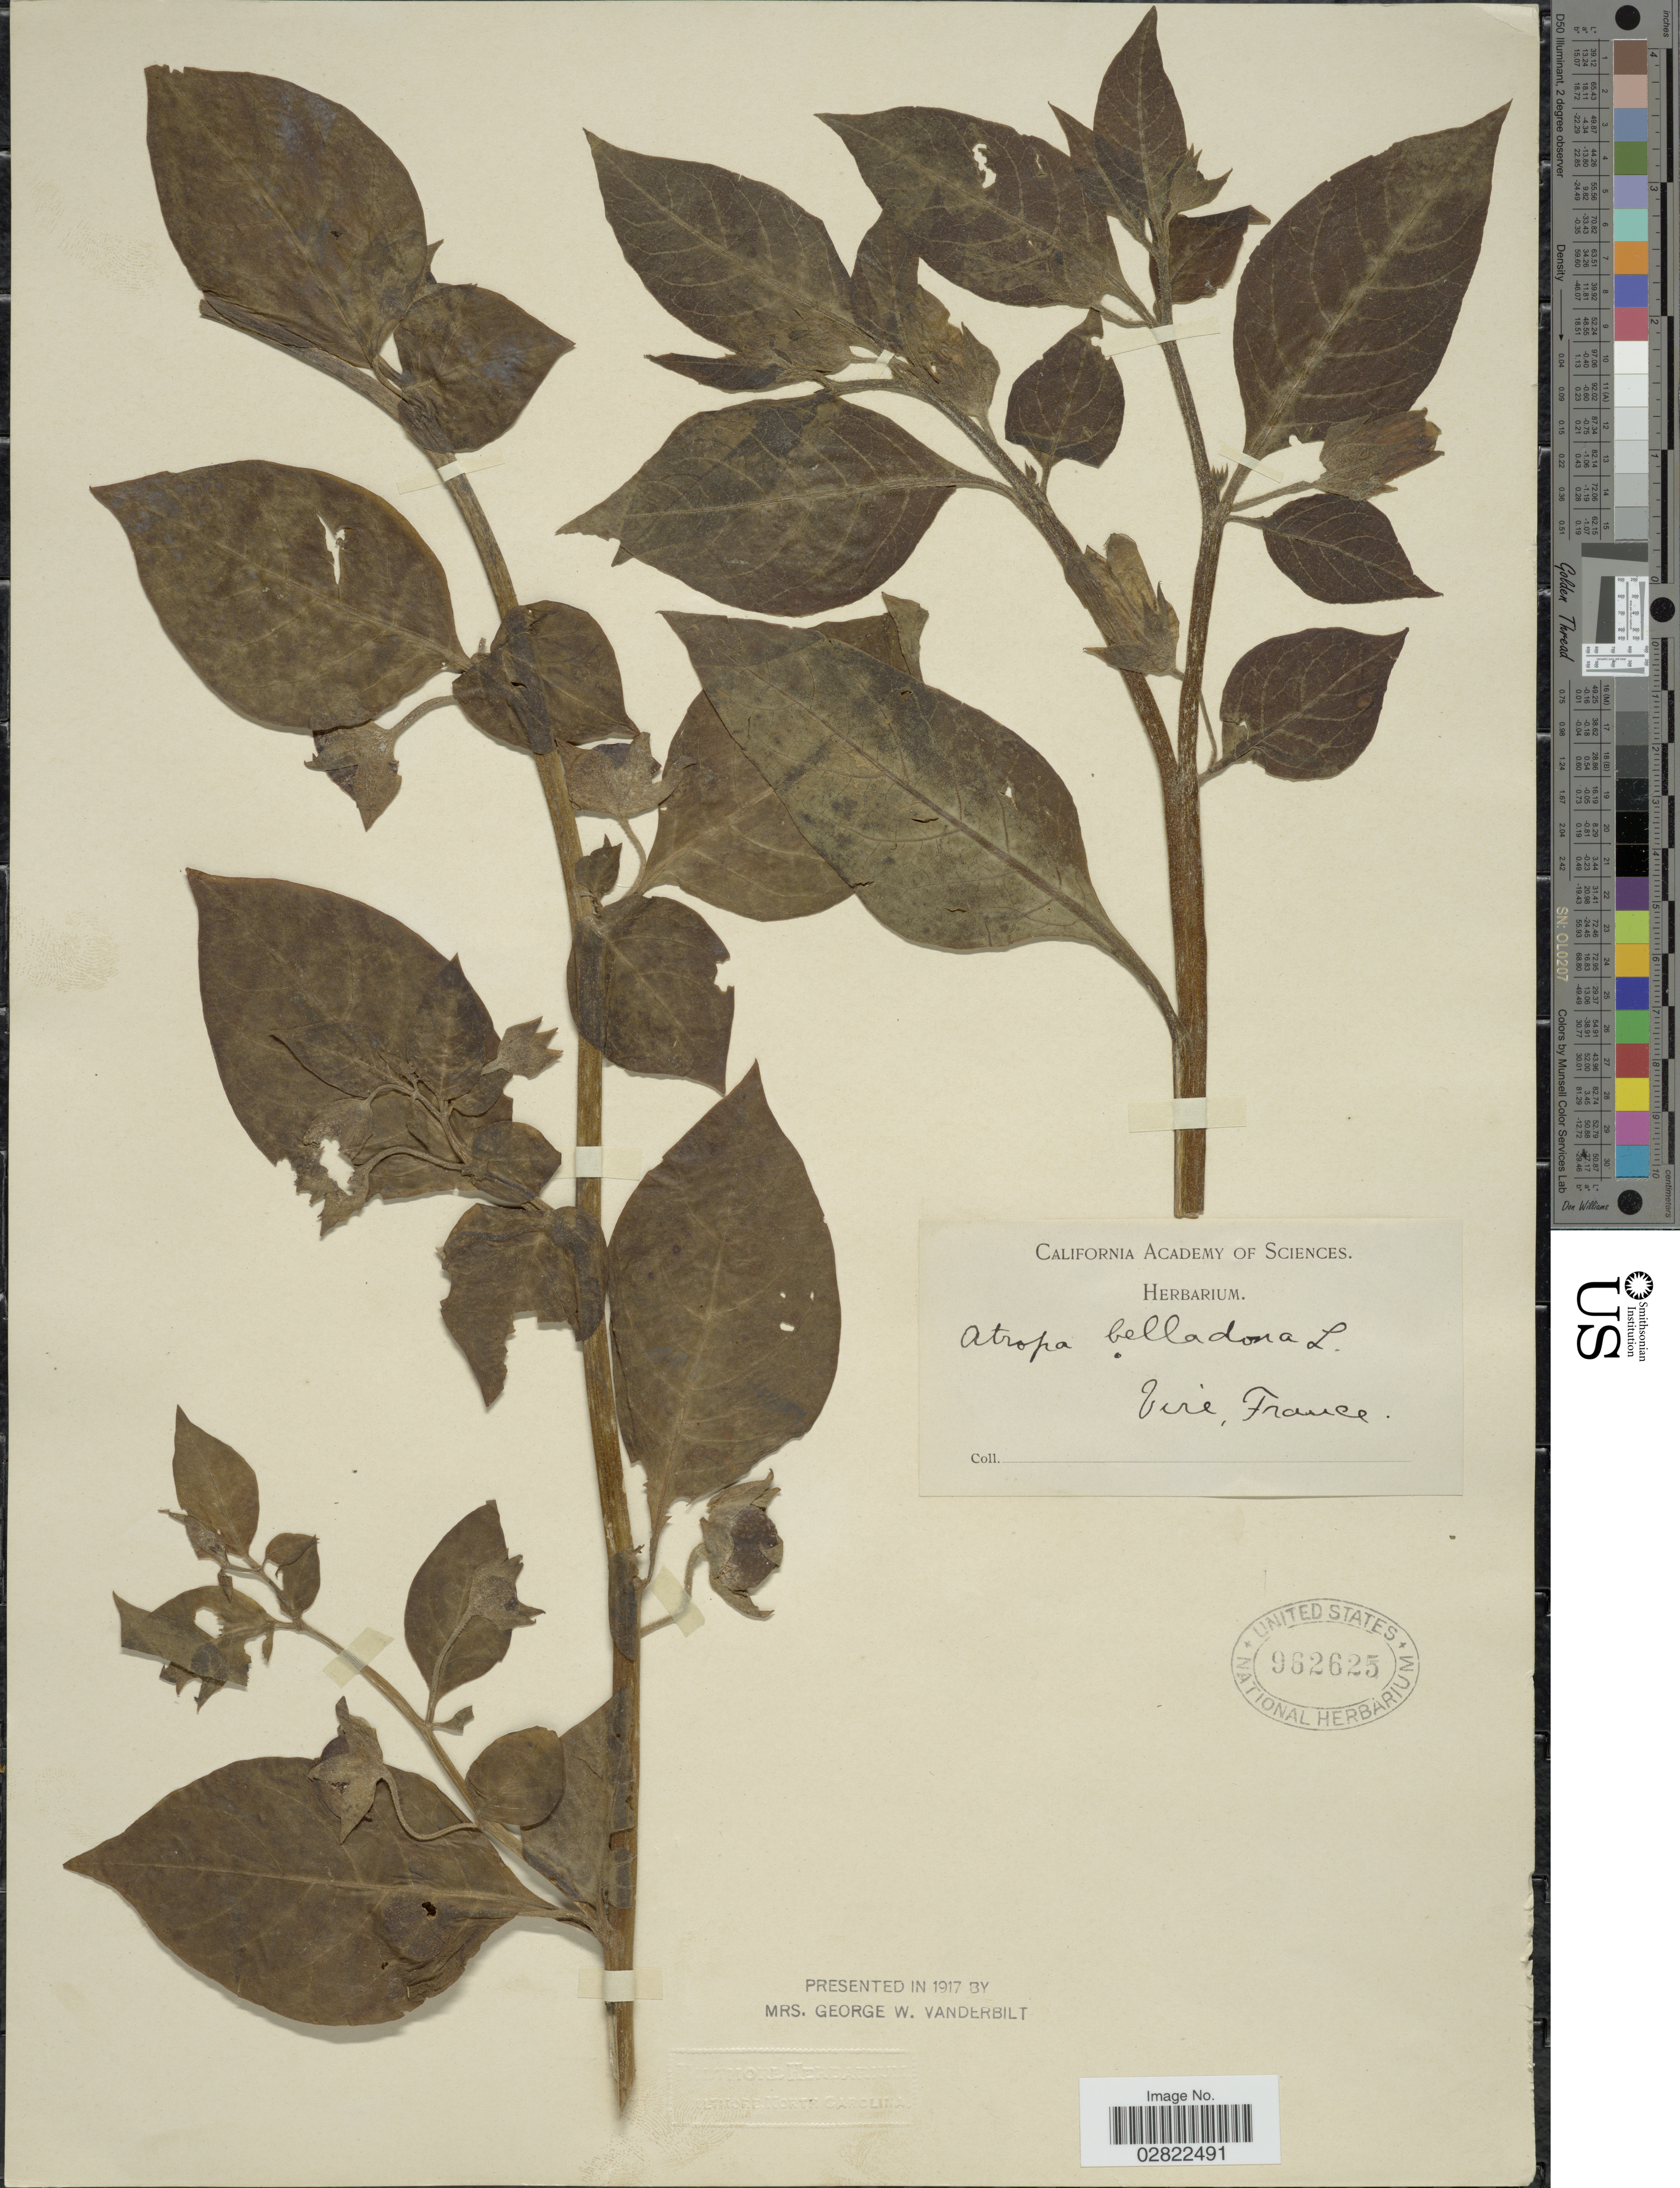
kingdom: Plantae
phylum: Tracheophyta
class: Magnoliopsida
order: Solanales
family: Solanaceae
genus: Atropa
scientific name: Atropa belladonna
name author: L.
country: France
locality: Vire.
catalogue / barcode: US 962625